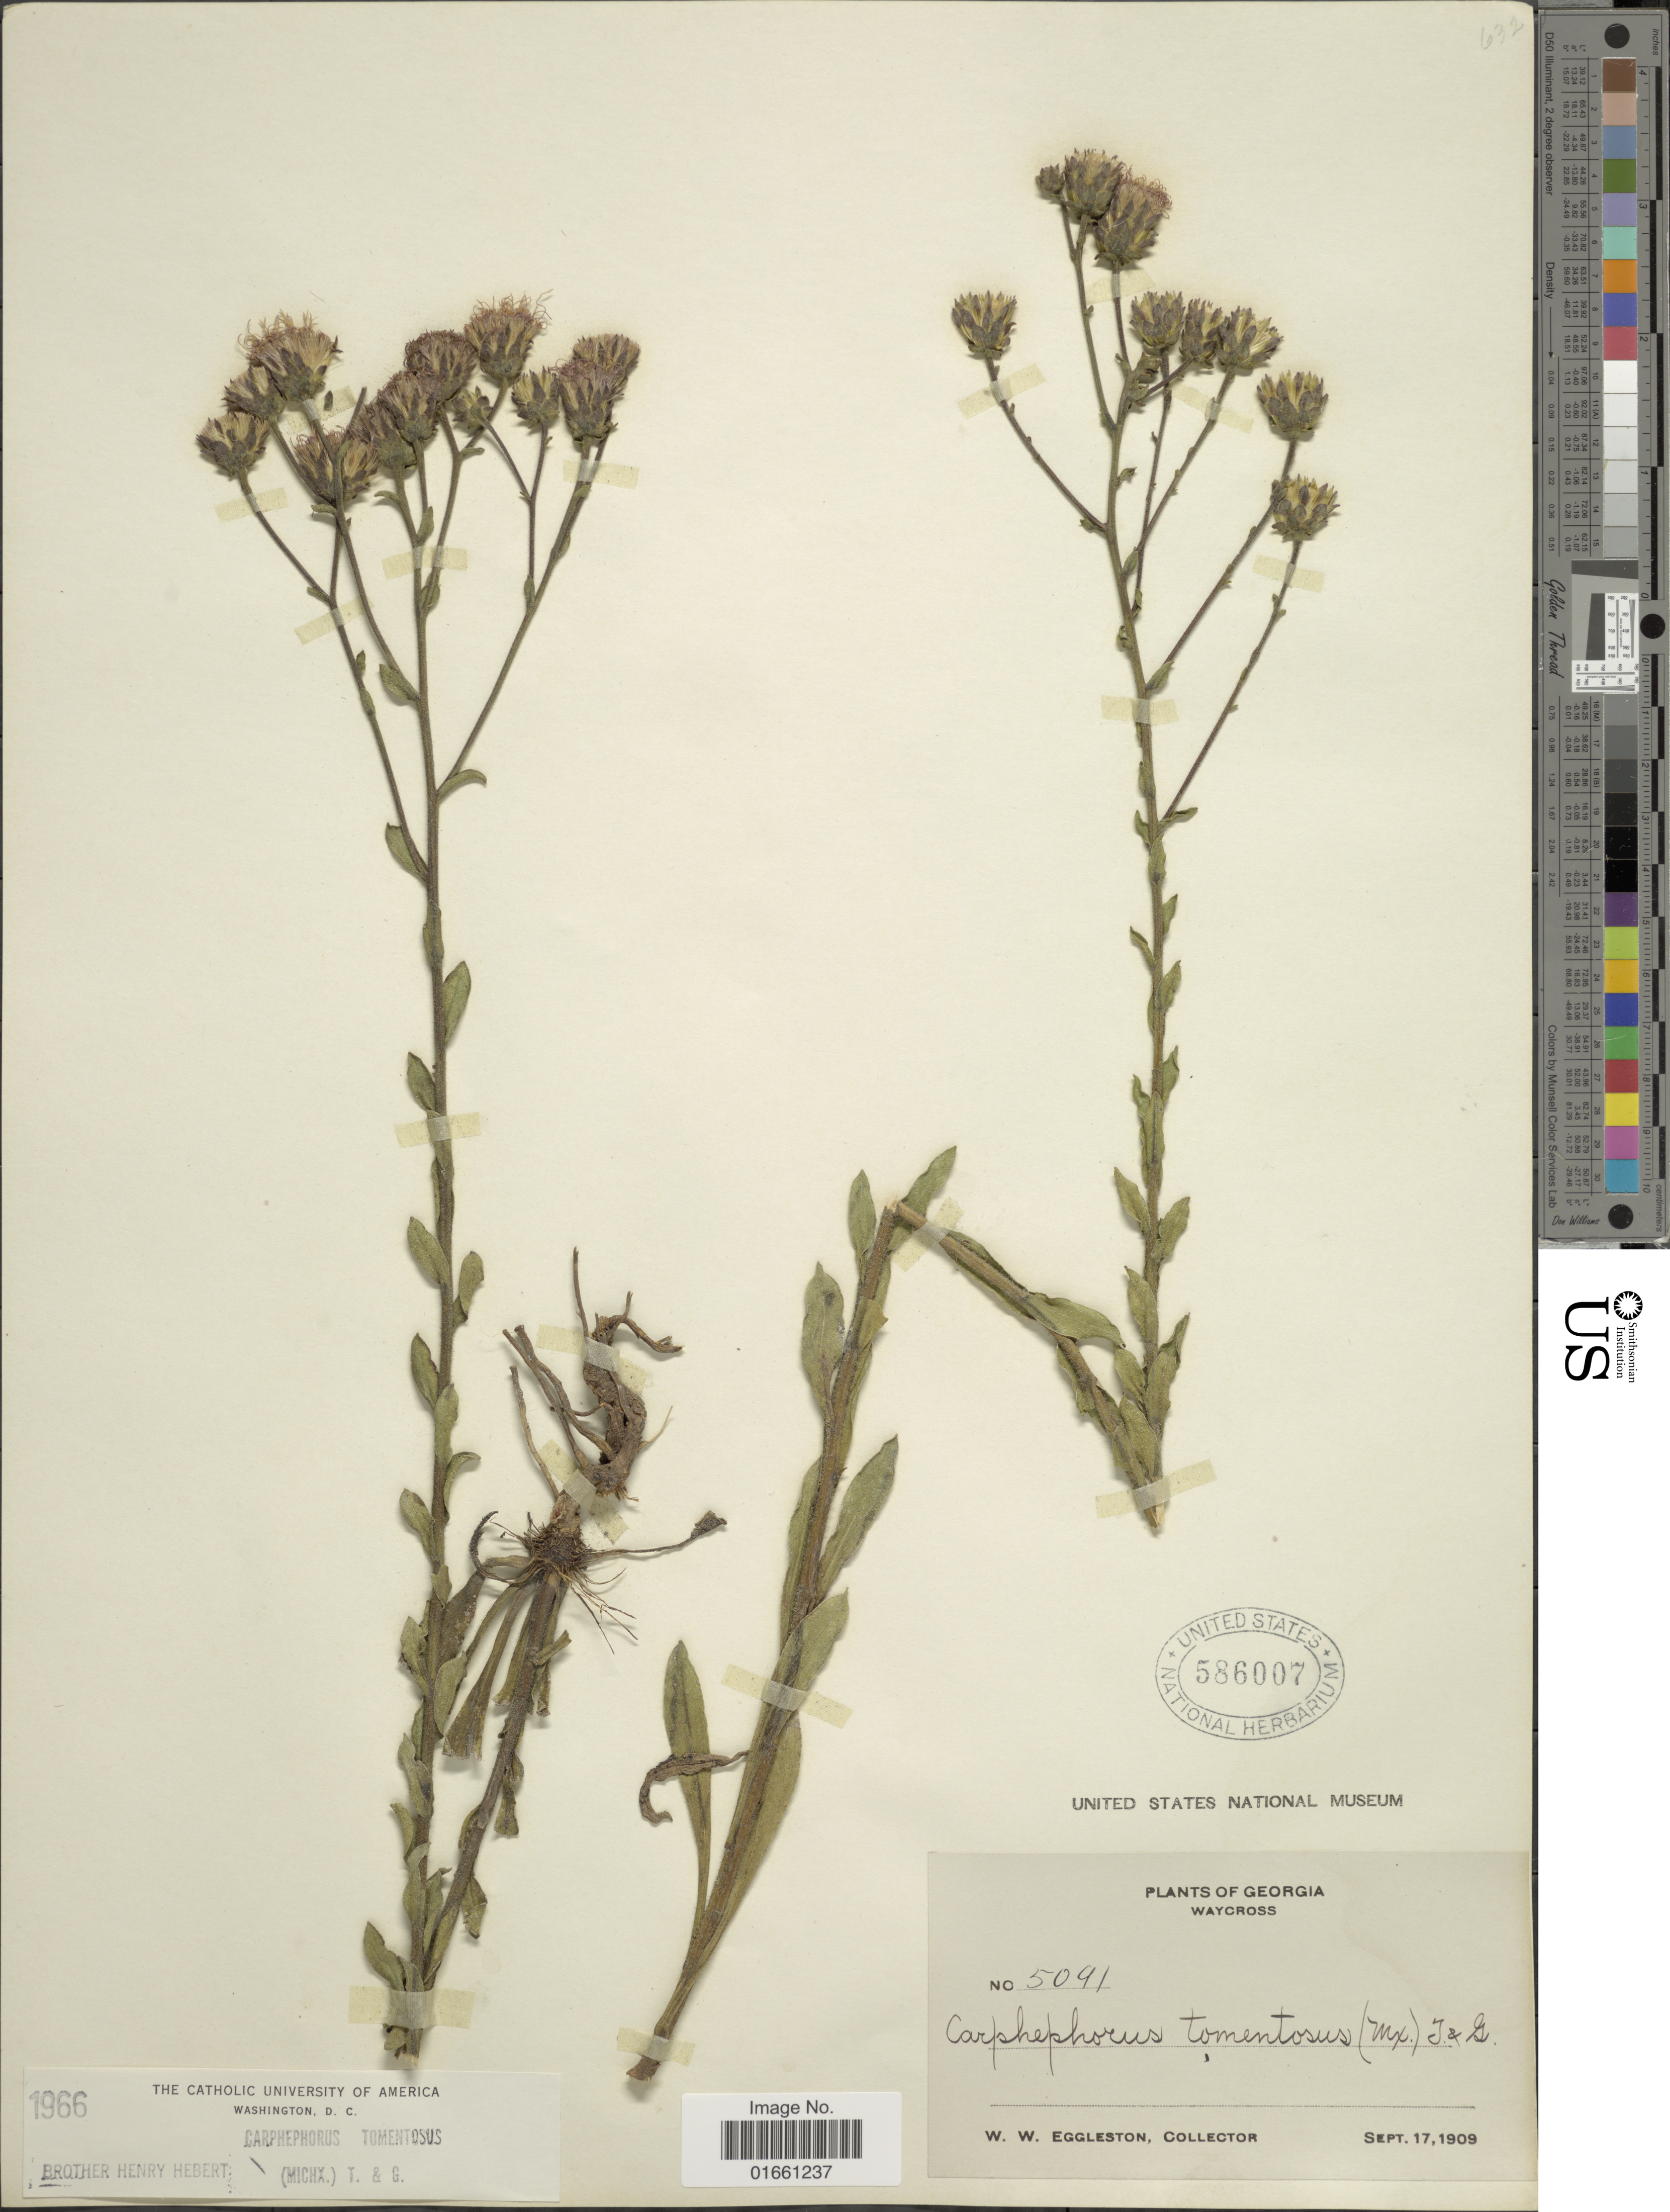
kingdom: Plantae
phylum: Tracheophyta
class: Magnoliopsida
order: Asterales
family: Asteraceae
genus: Carphephorus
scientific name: Carphephorus tomentosus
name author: (Michaux) Torr. & A. Gray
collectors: W. W. Eggleston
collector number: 5091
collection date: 1909-09-17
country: United States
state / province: Georgia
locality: Waycross.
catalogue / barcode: US 586007